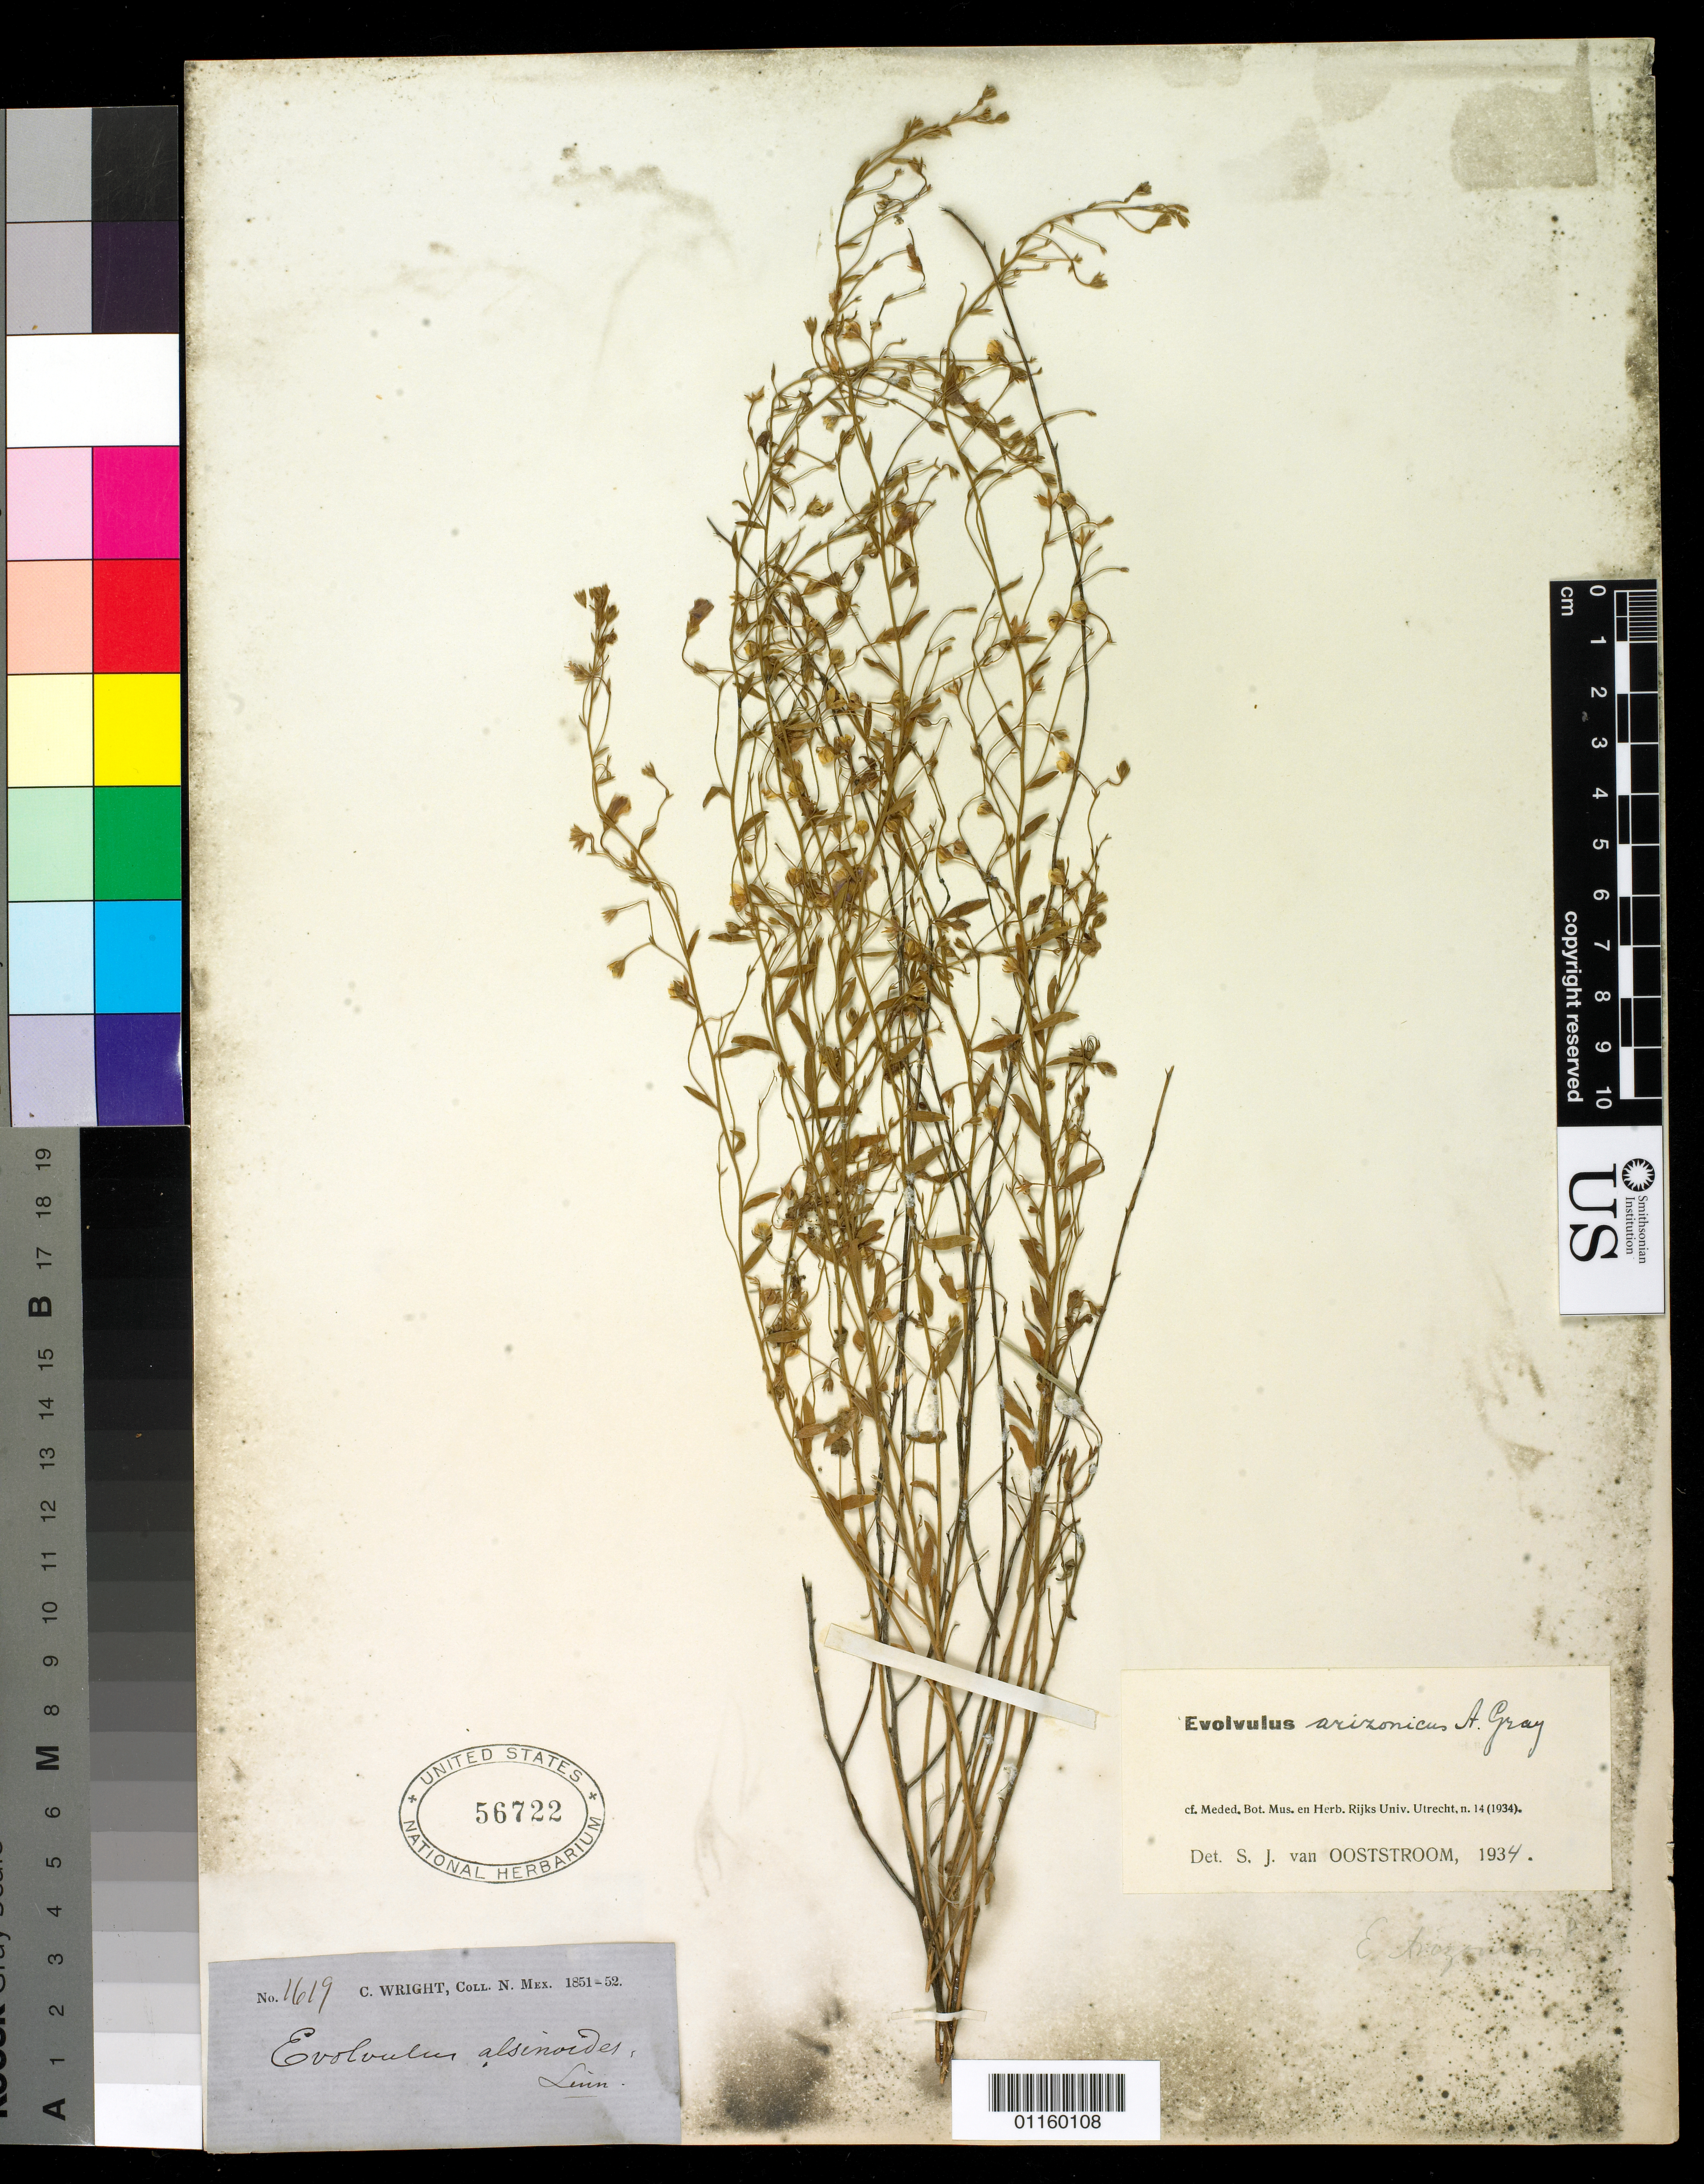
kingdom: Plantae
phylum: Tracheophyta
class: Magnoliopsida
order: Solanales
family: Convolvulaceae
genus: Evolvulus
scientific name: Evolvulus arizonicus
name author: A. Gray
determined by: Oostatroom, S. J.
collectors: C. Wright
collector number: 1619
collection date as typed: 1851 to -- --- 1852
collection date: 1851/1852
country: United States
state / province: New Mexico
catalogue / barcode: US 56722